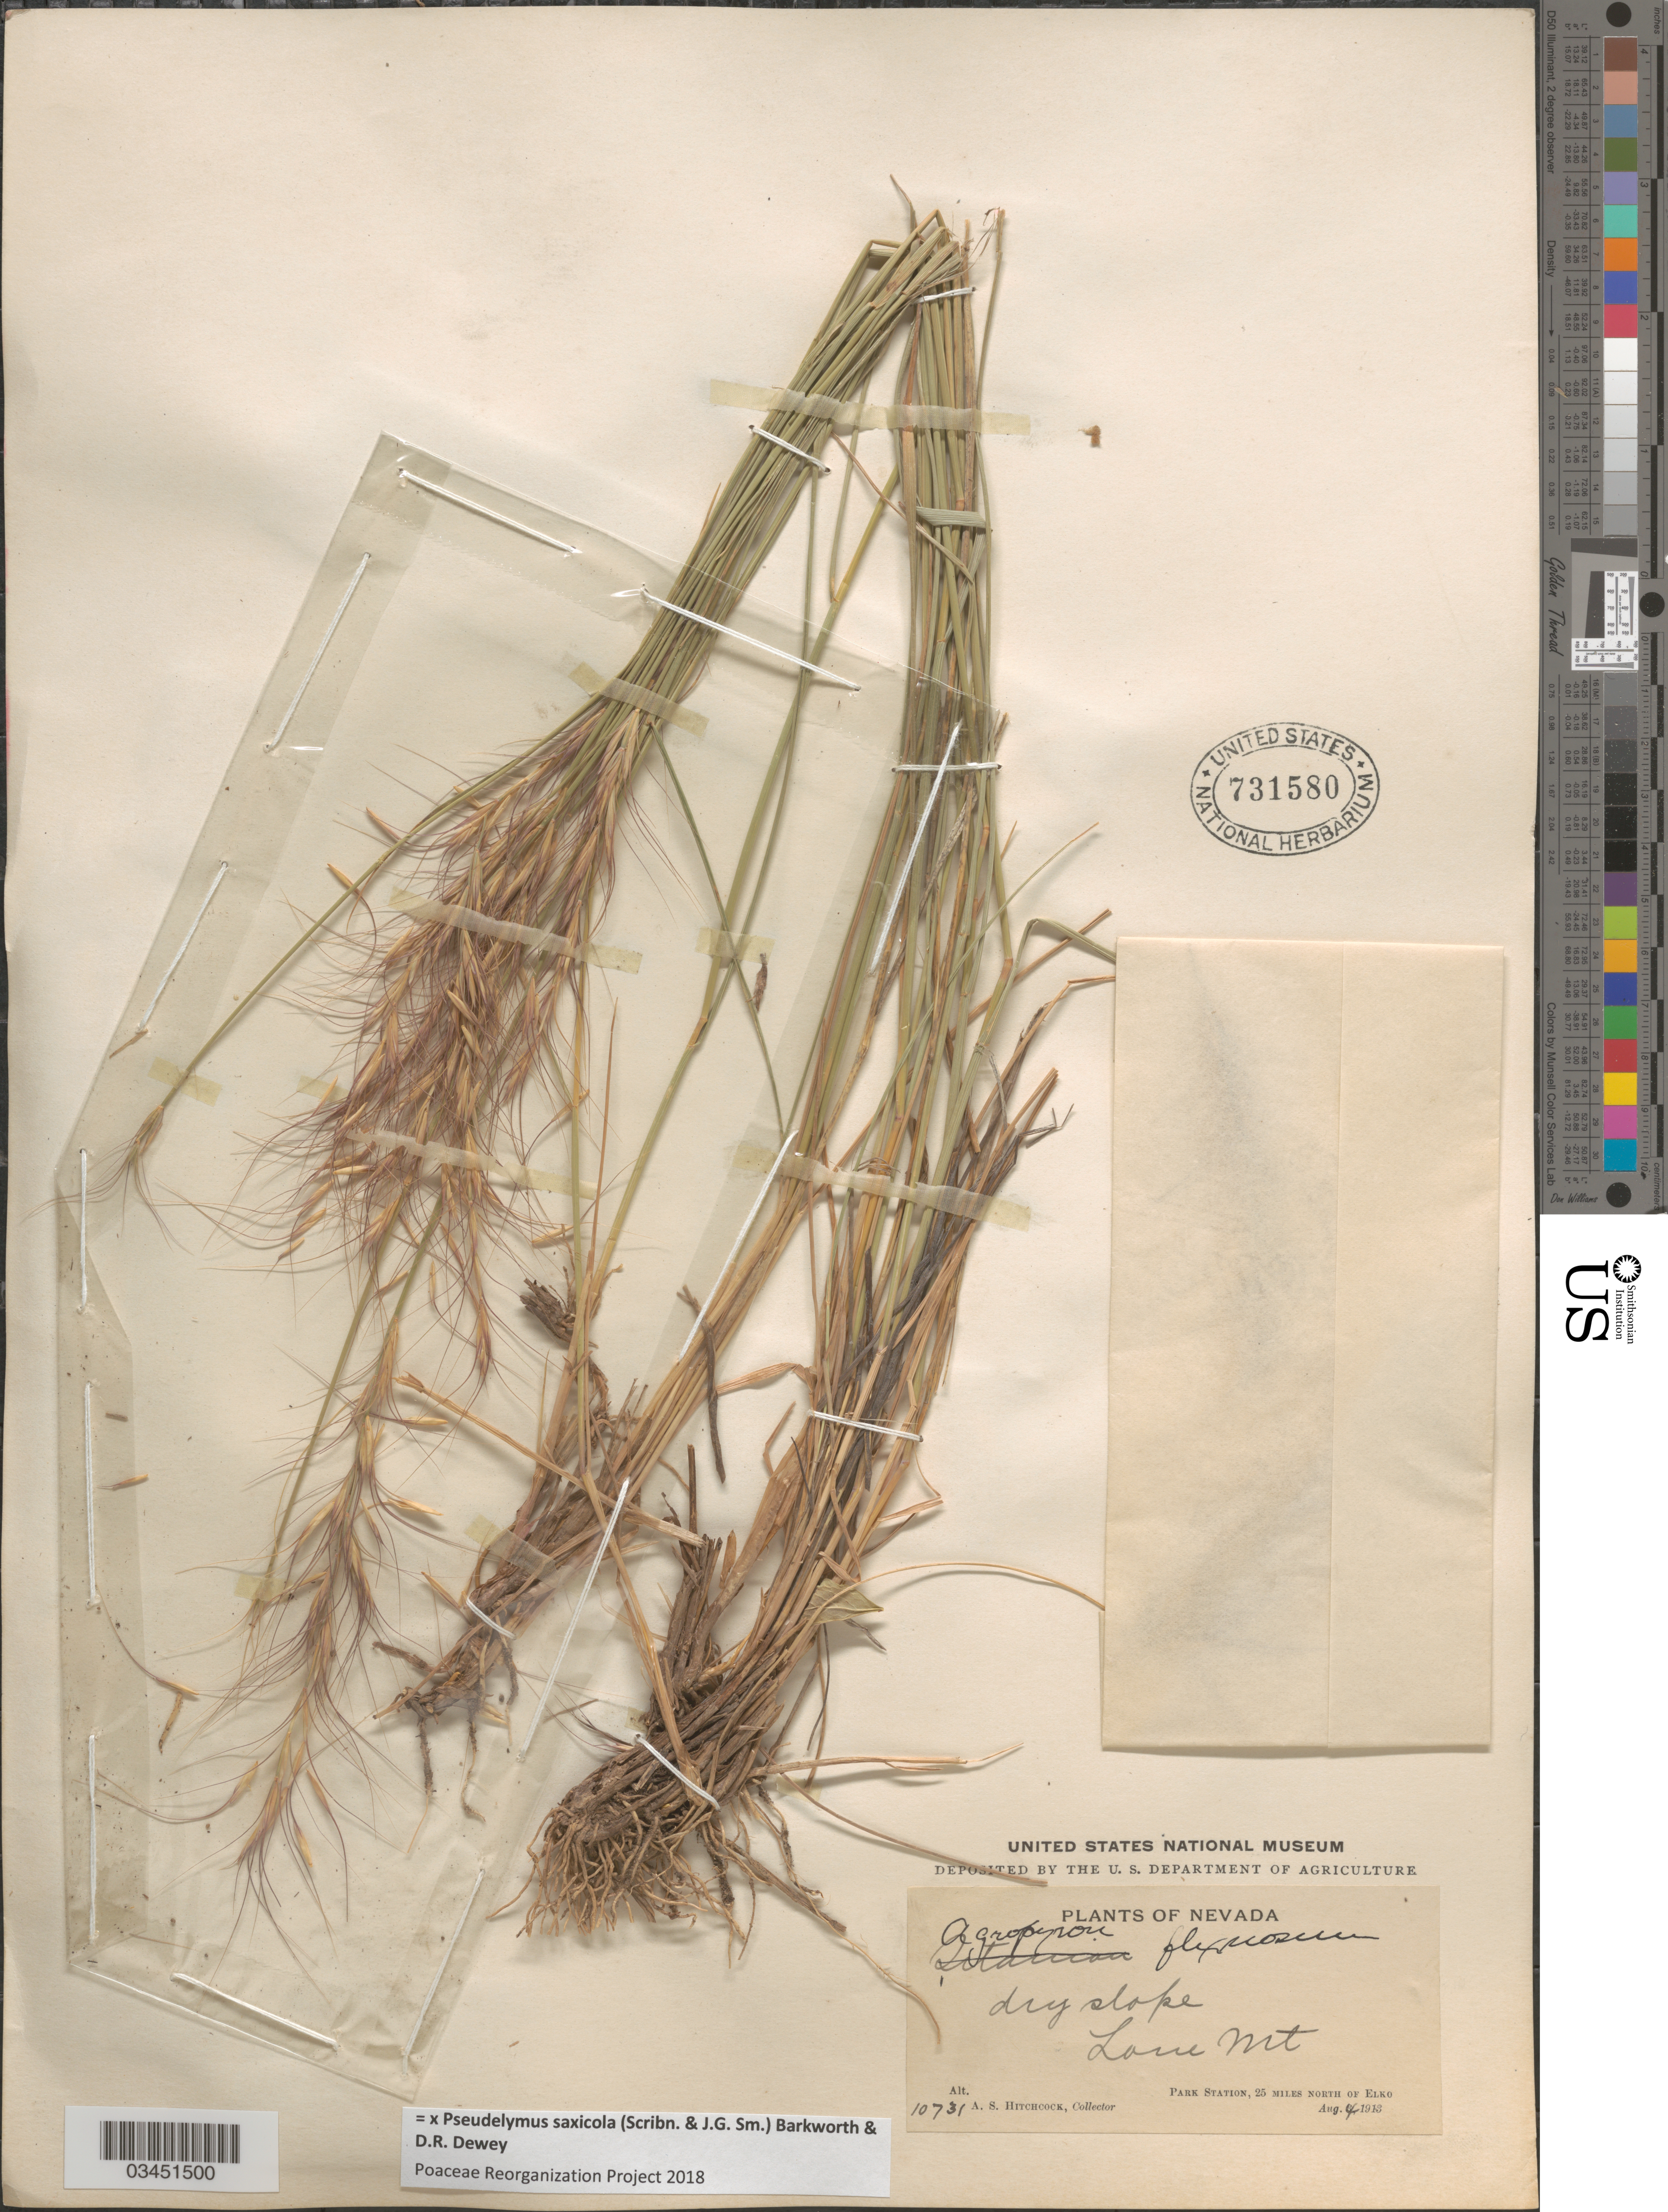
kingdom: Plantae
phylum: Tracheophyta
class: Liliopsida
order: Poales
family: Poaceae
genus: Pseudelymus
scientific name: x Pseudelymus saxicola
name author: (Scribn. & J.G. Sm.) Barkworth & Dewey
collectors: A. S. Hitchcock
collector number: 10731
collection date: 1913-08-04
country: United States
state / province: Nevada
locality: Dry slope Lone Mt. Park Station, 25 Miles North Of Elko.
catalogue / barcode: US 731580